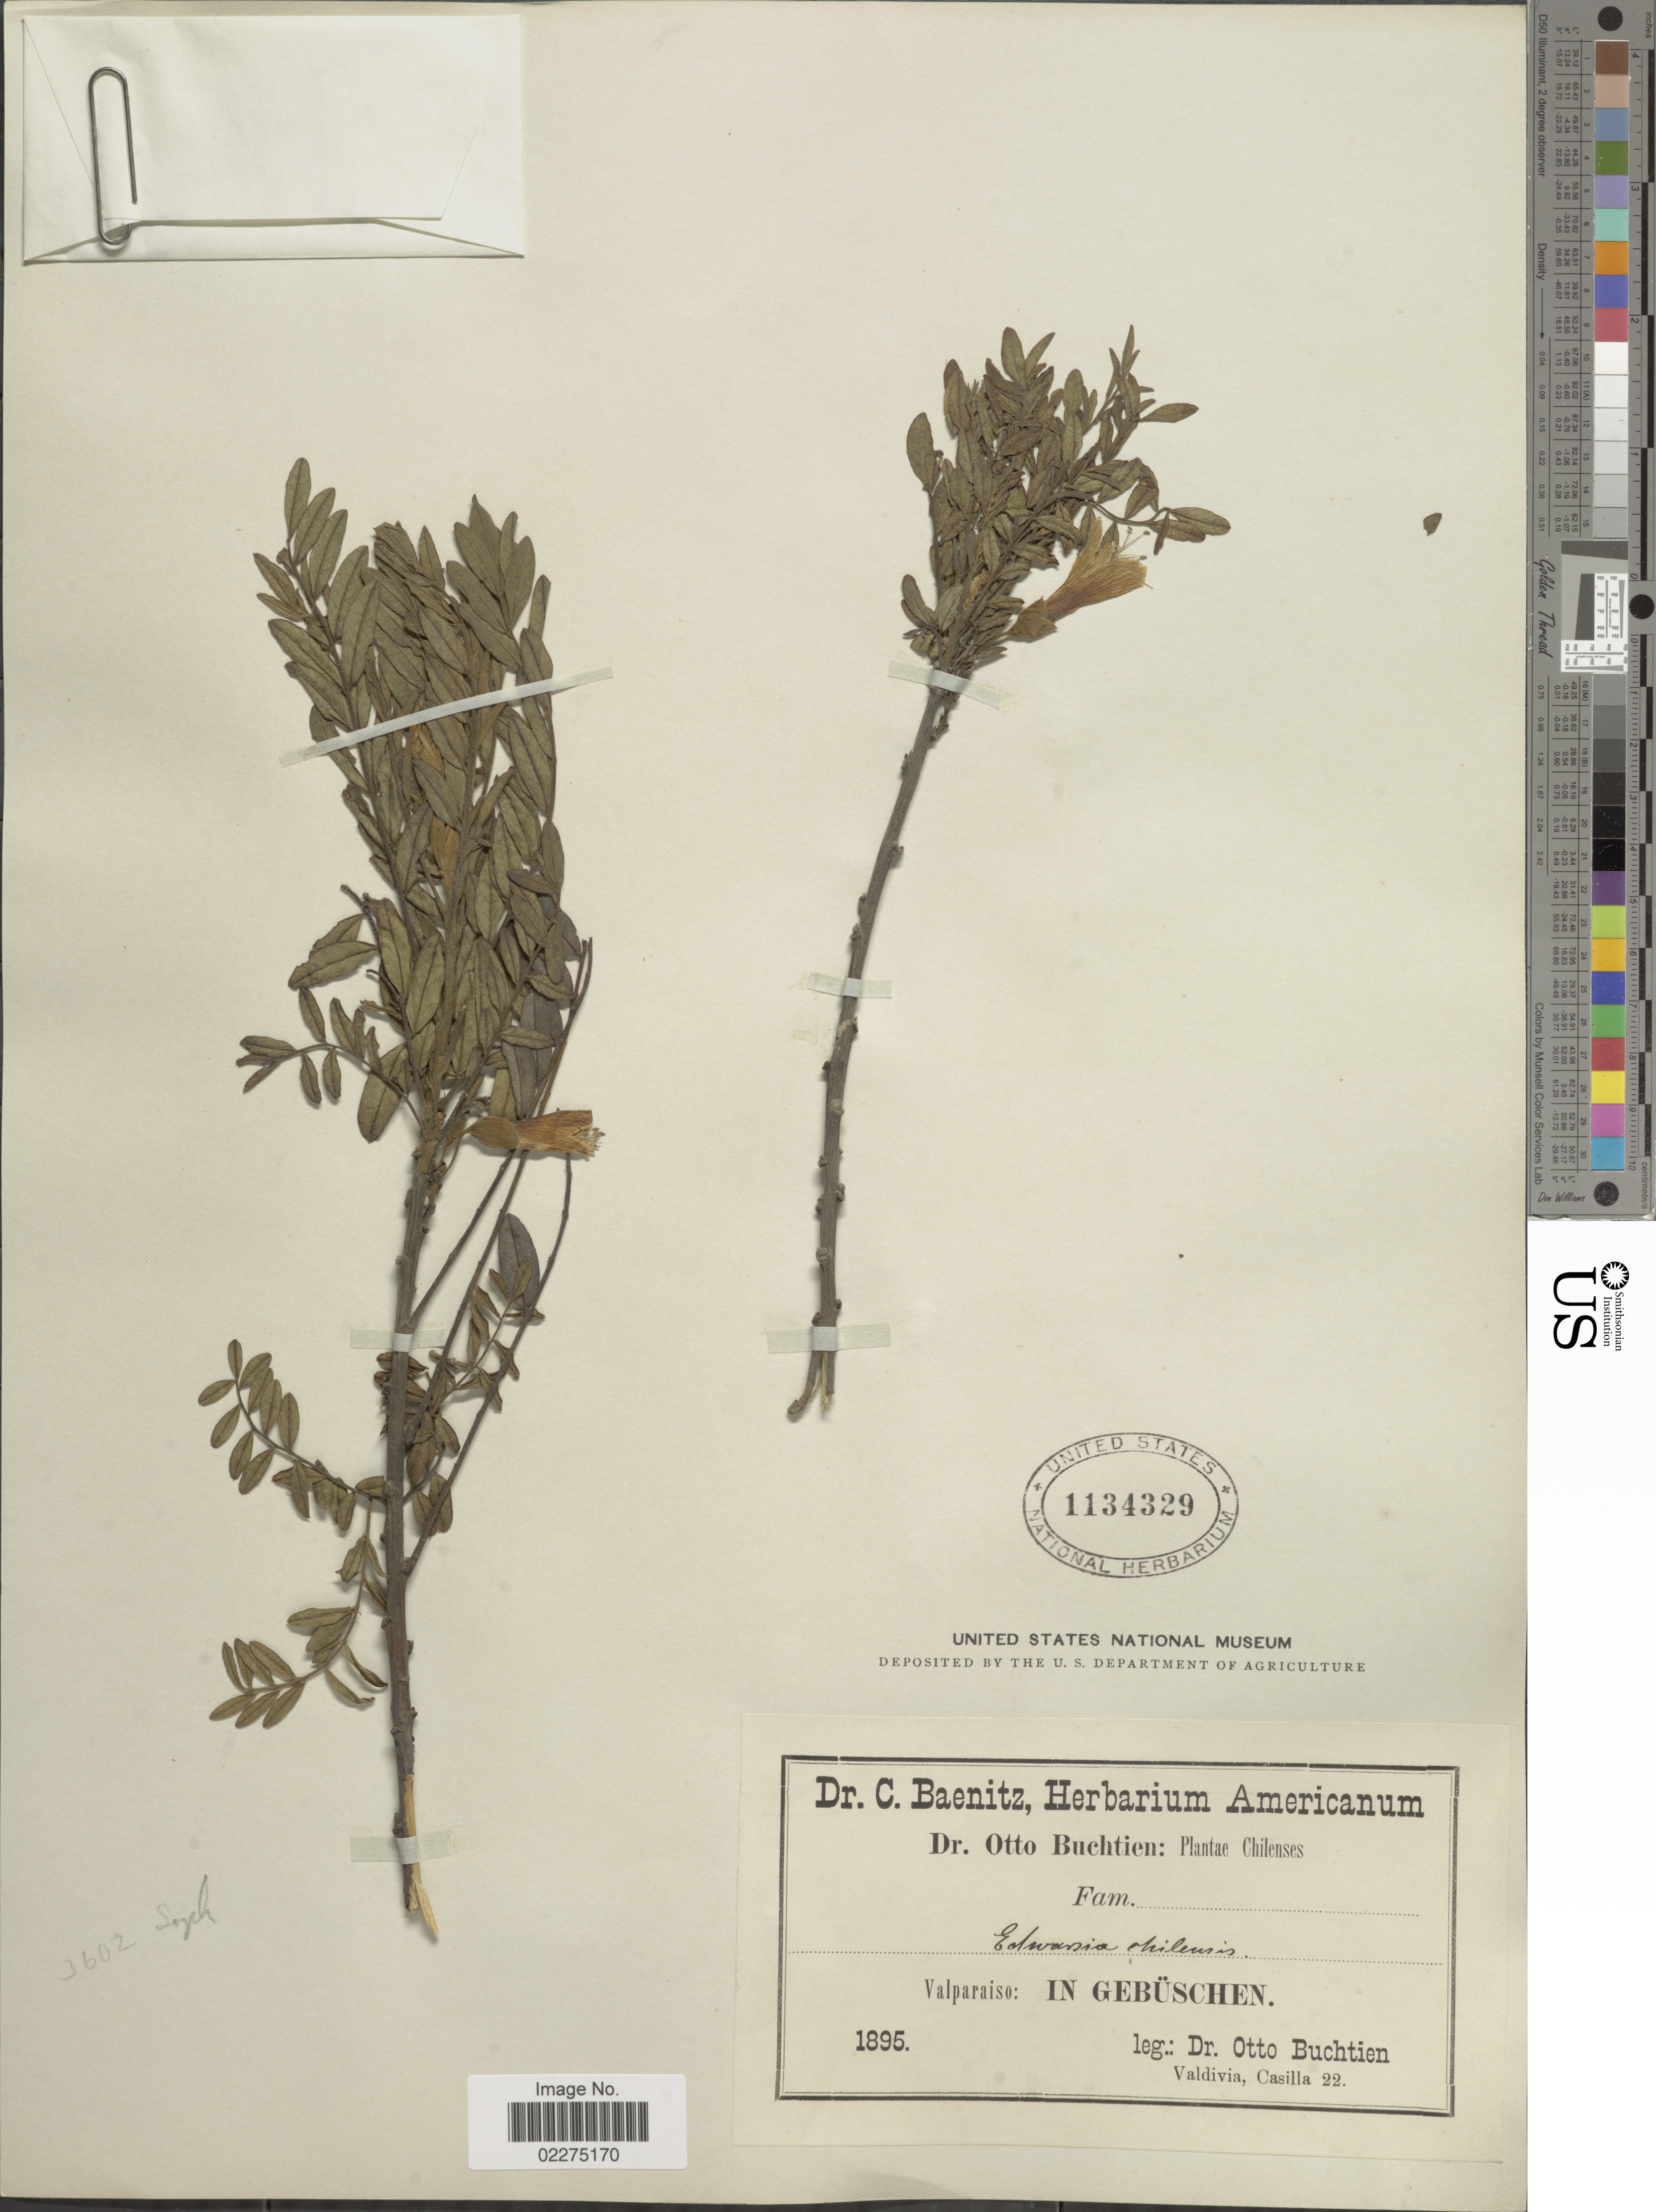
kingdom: Plantae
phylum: Tracheophyta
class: Magnoliopsida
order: Fabales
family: Fabaceae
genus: Sophora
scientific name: Sophora macrocarpa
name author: Sm.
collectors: O. Buchtien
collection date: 1895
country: Chile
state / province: Valparaíso (V)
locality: Valparaiso: In Gebüschen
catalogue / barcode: US 1134329